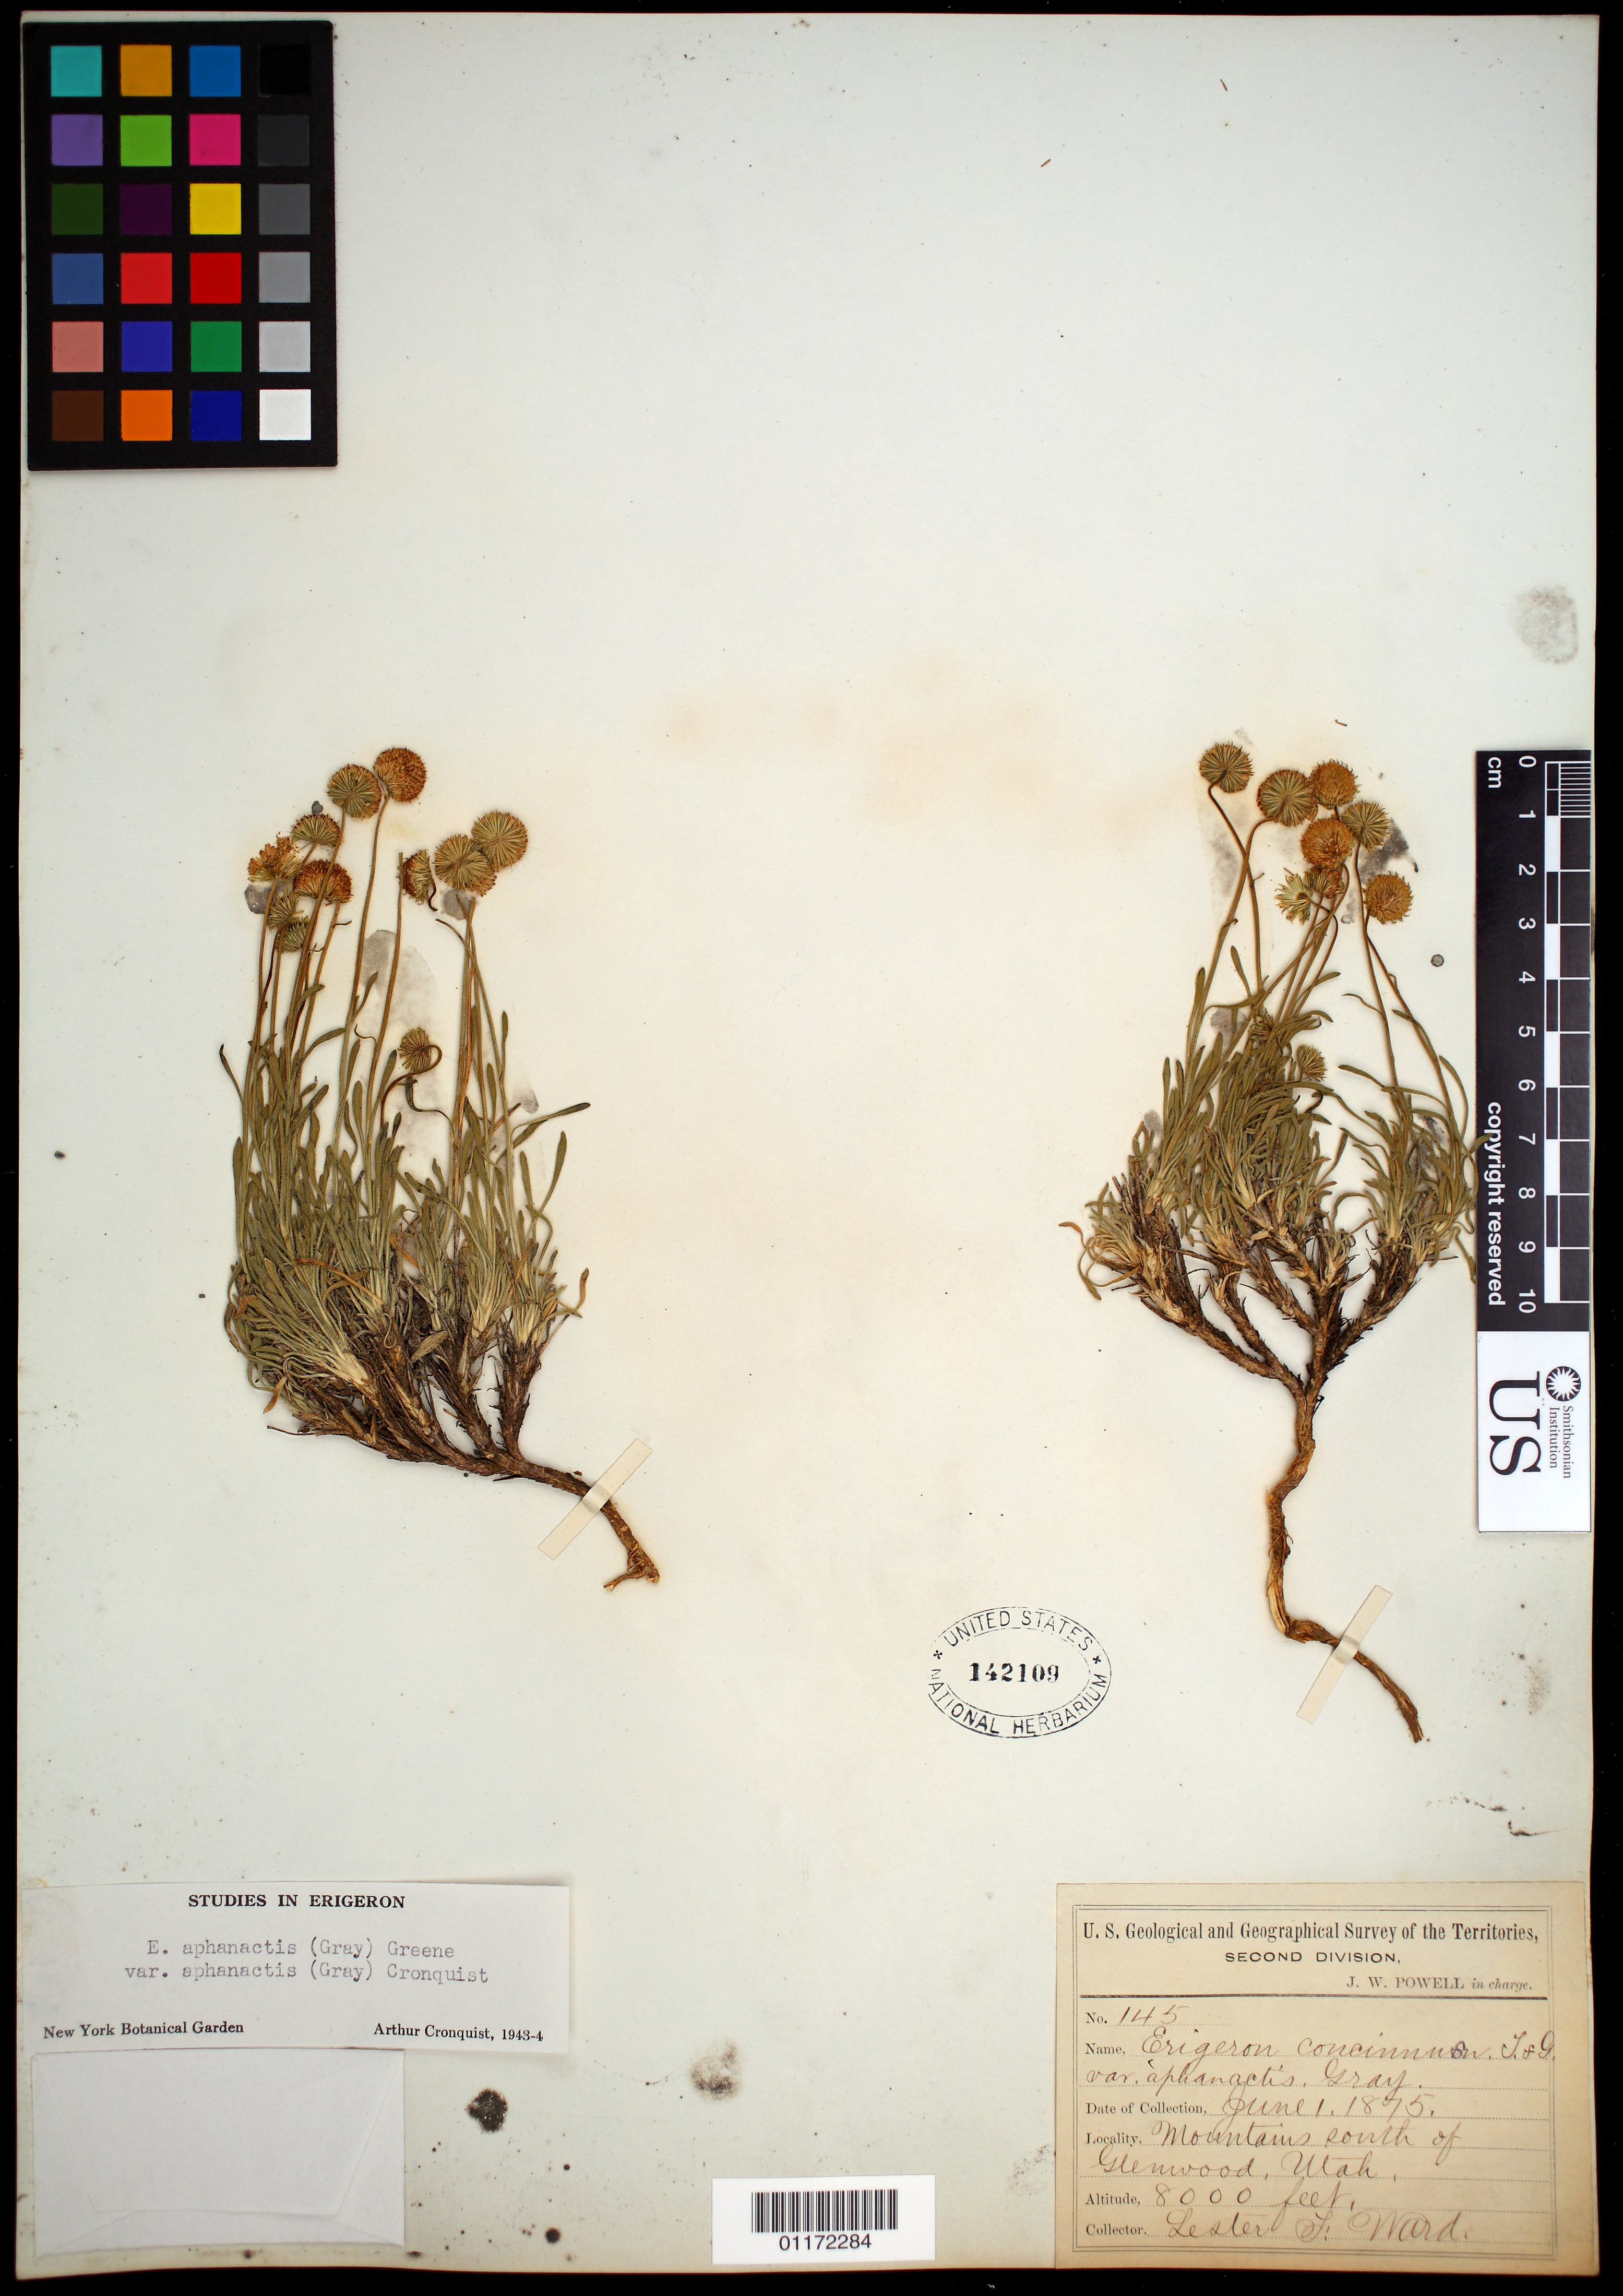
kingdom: Plantae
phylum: Tracheophyta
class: Magnoliopsida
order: Asterales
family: Asteraceae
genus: Erigeron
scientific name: Erigeron aphanactis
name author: (A. Gray) Greene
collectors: L. F. Ward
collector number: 145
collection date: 1875-06-01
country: United States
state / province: Nevada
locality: Mountains south of Glenwood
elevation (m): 2438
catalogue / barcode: US 142109